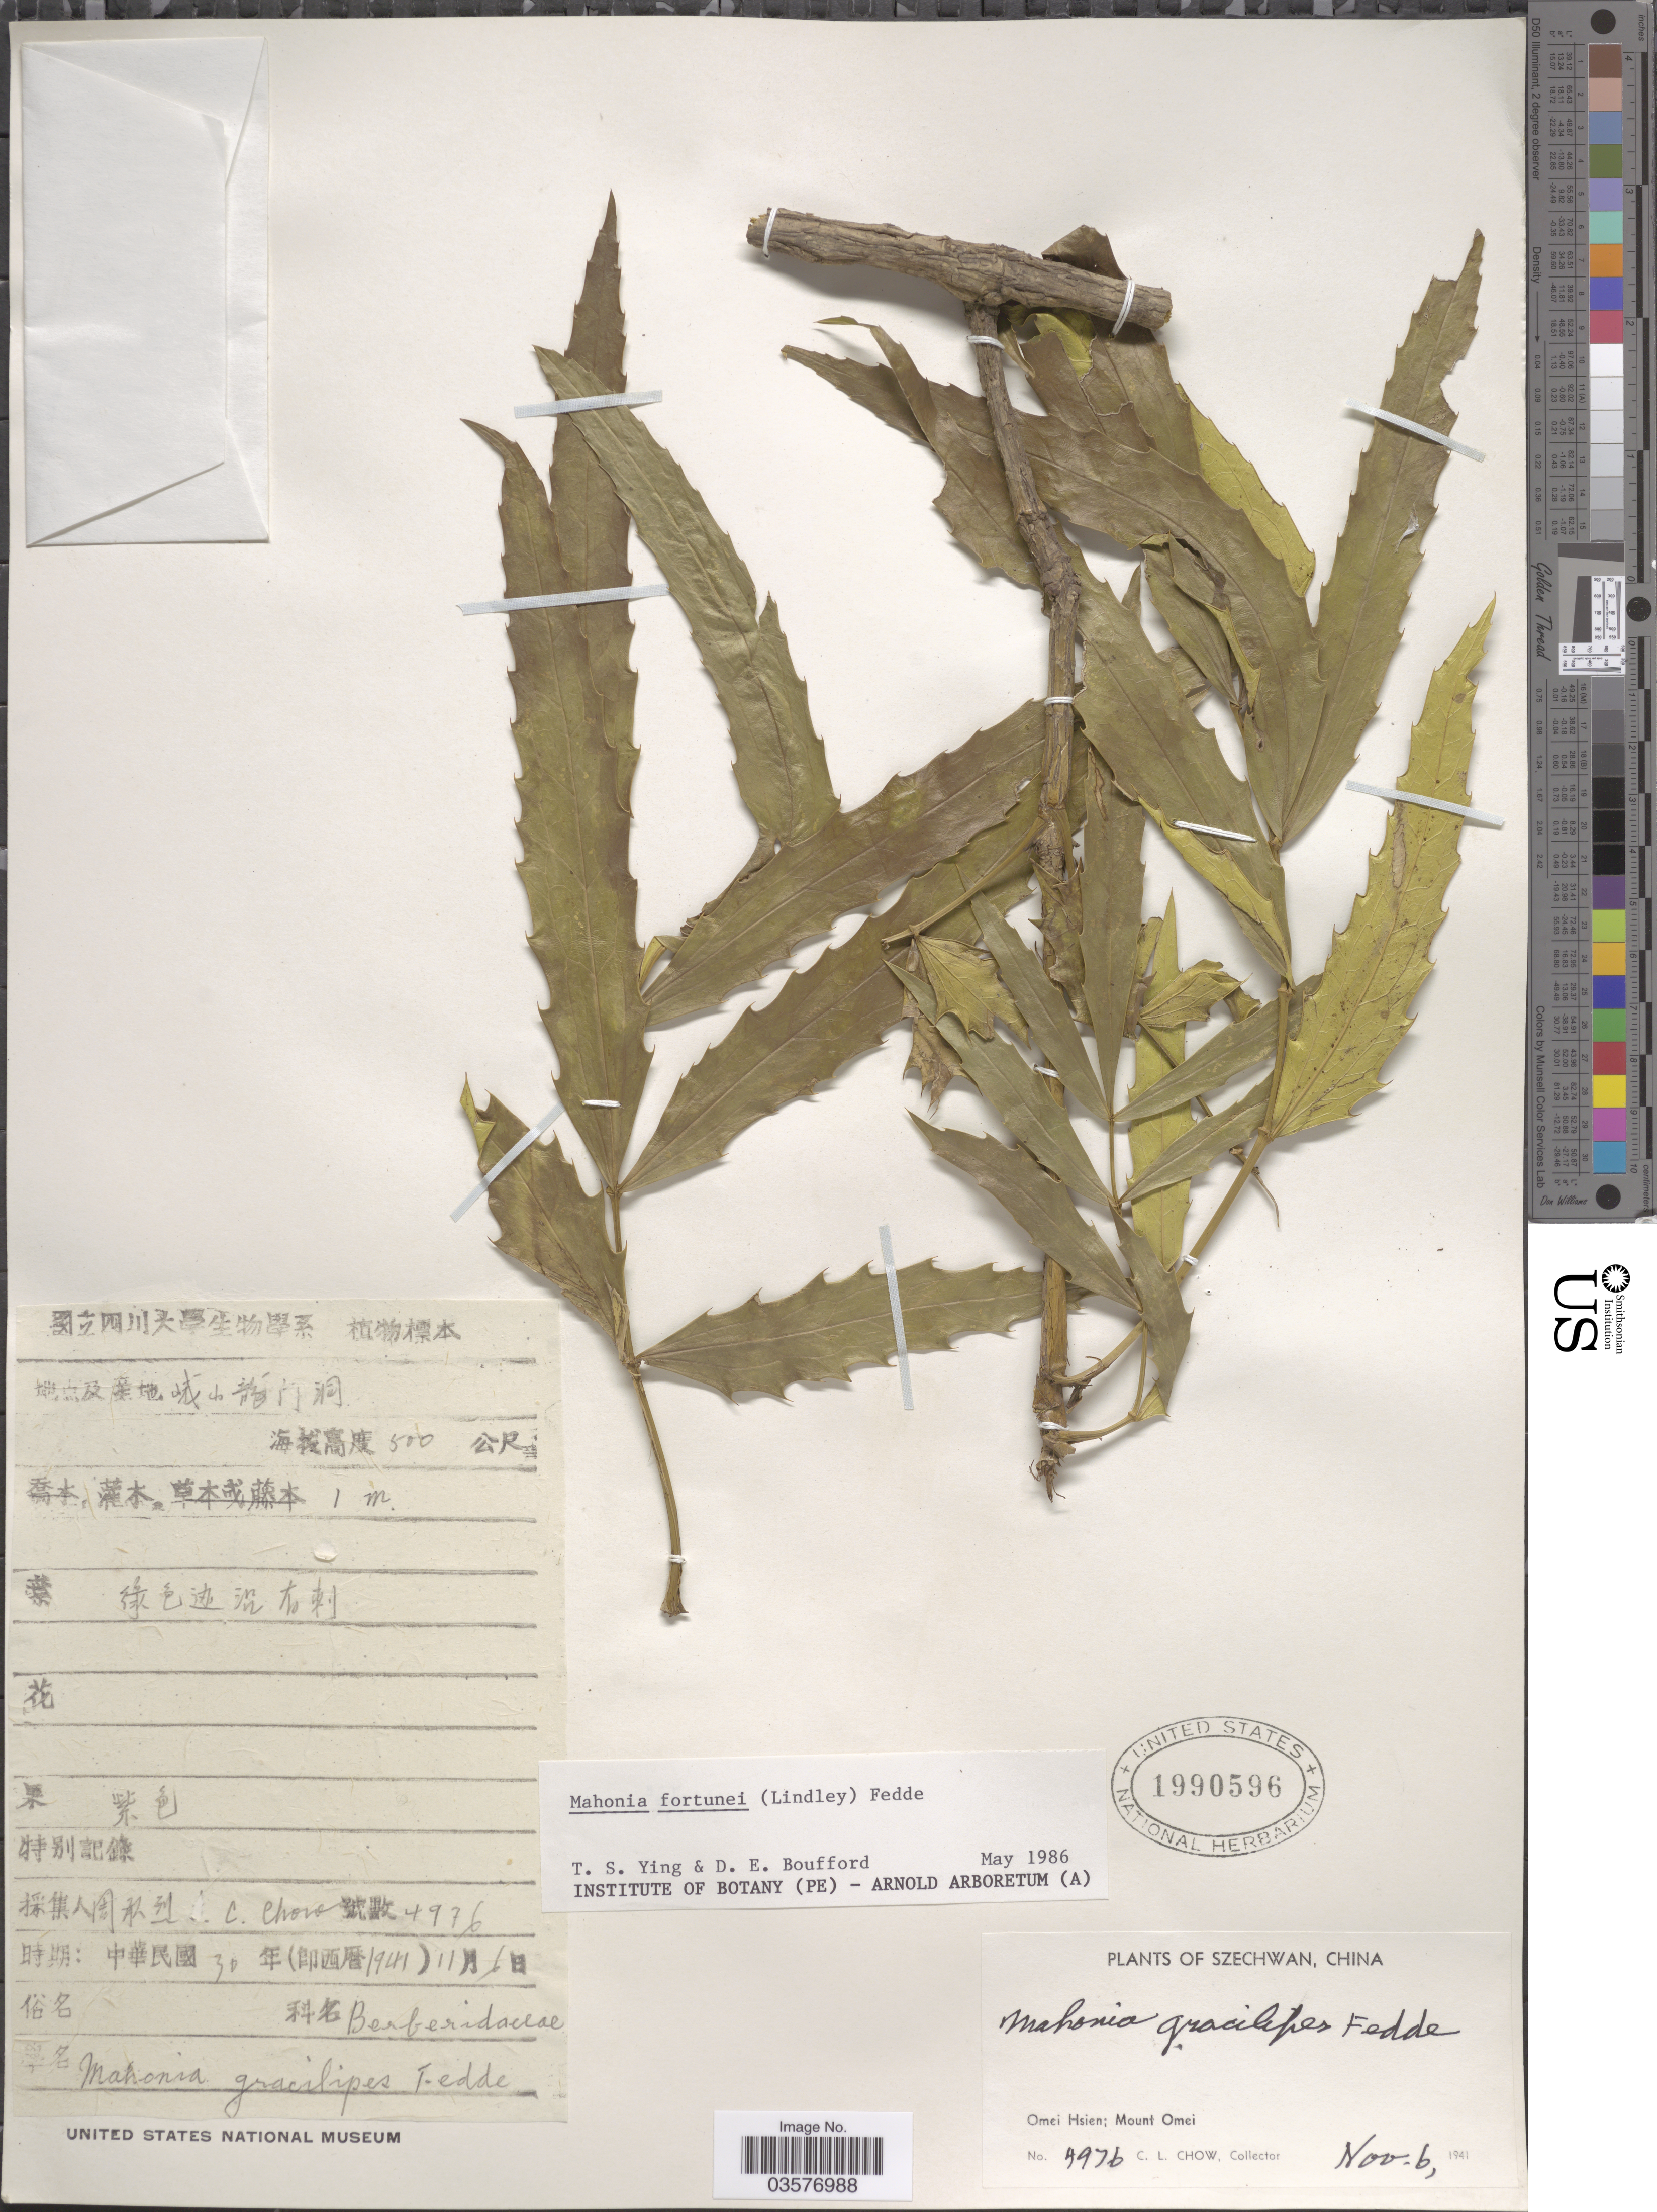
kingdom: Plantae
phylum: Tracheophyta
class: Magnoliopsida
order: Ranunculales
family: Berberidaceae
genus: Mahonia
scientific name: Mahonia fortunei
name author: (Lindl.) Fedde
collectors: C. Chow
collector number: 4976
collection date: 1941-11-06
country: China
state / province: Sichuan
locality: Szechuan. Omei Hsien; Mount Omei.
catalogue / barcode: US 1990596